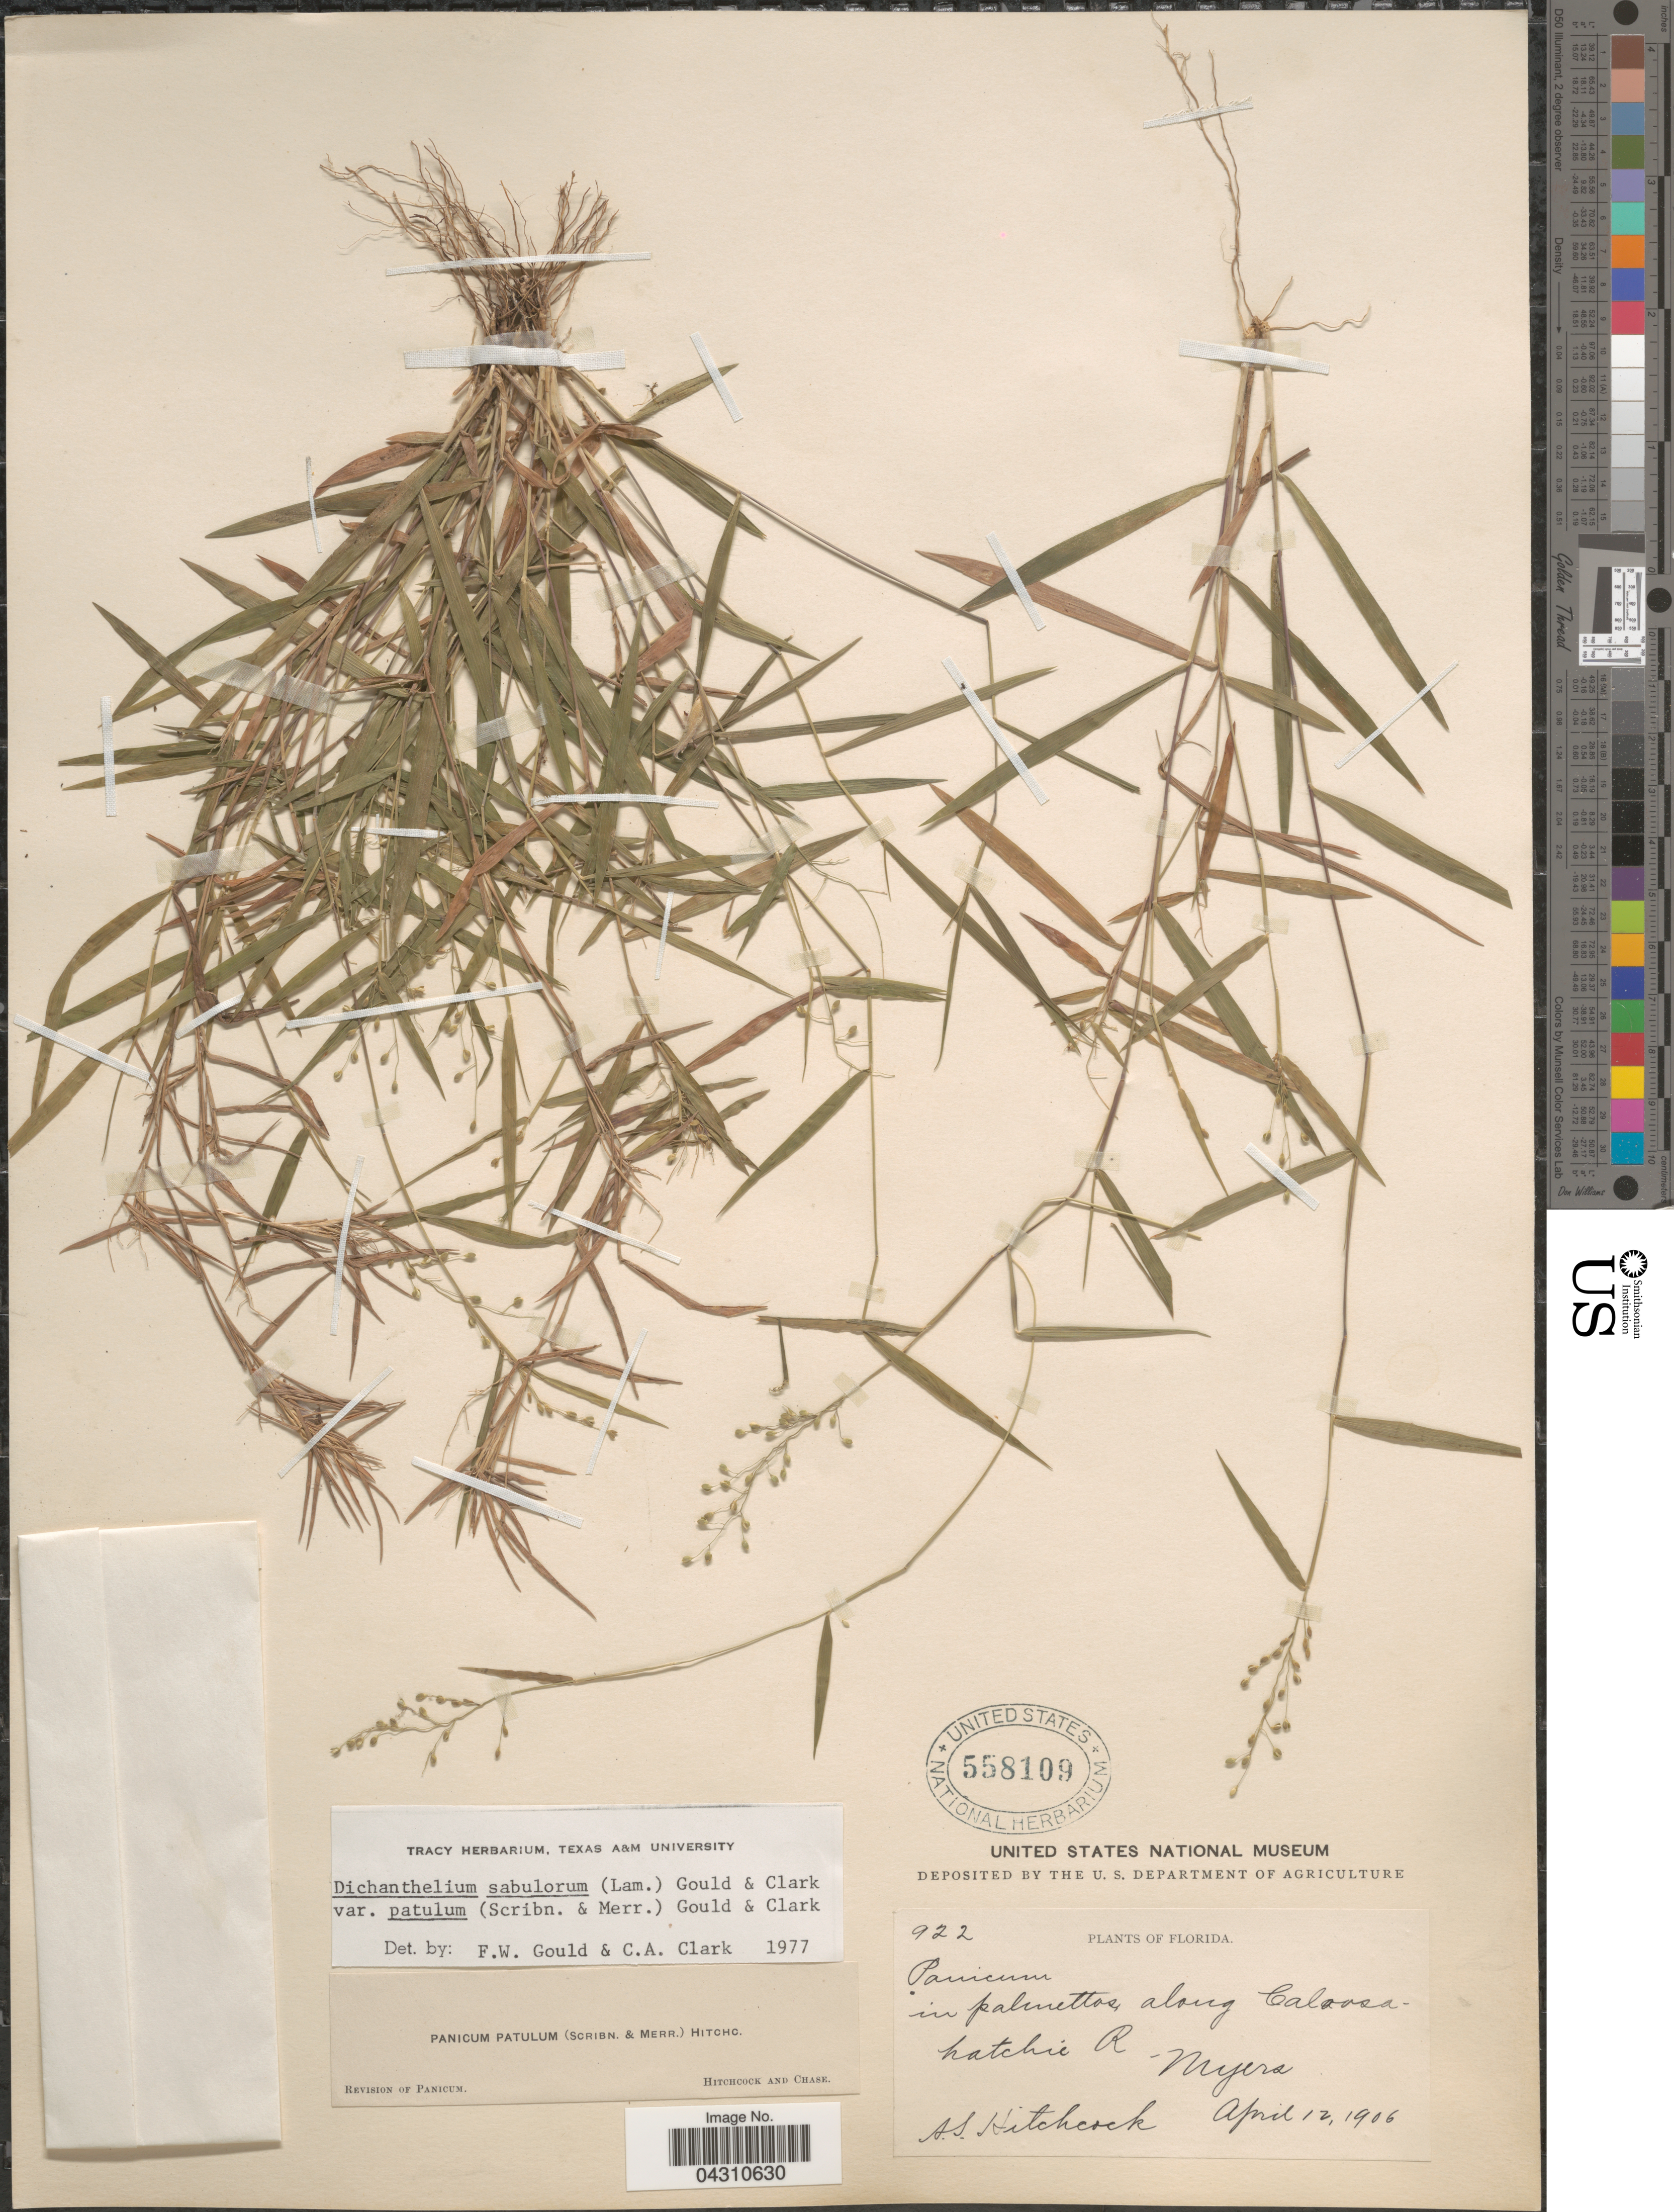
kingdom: Plantae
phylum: Tracheophyta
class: Liliopsida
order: Poales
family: Poaceae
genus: Dichanthelium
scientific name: Dichanthelium portoricense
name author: (Desv. ex Ham.) B.F. Hansen & Wunderlin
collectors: A. S. Hitchcock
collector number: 922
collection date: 1906-04-12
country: United States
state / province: Florida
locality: In palmettos along Caloosa-hatchie R-Myers.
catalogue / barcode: US 558109